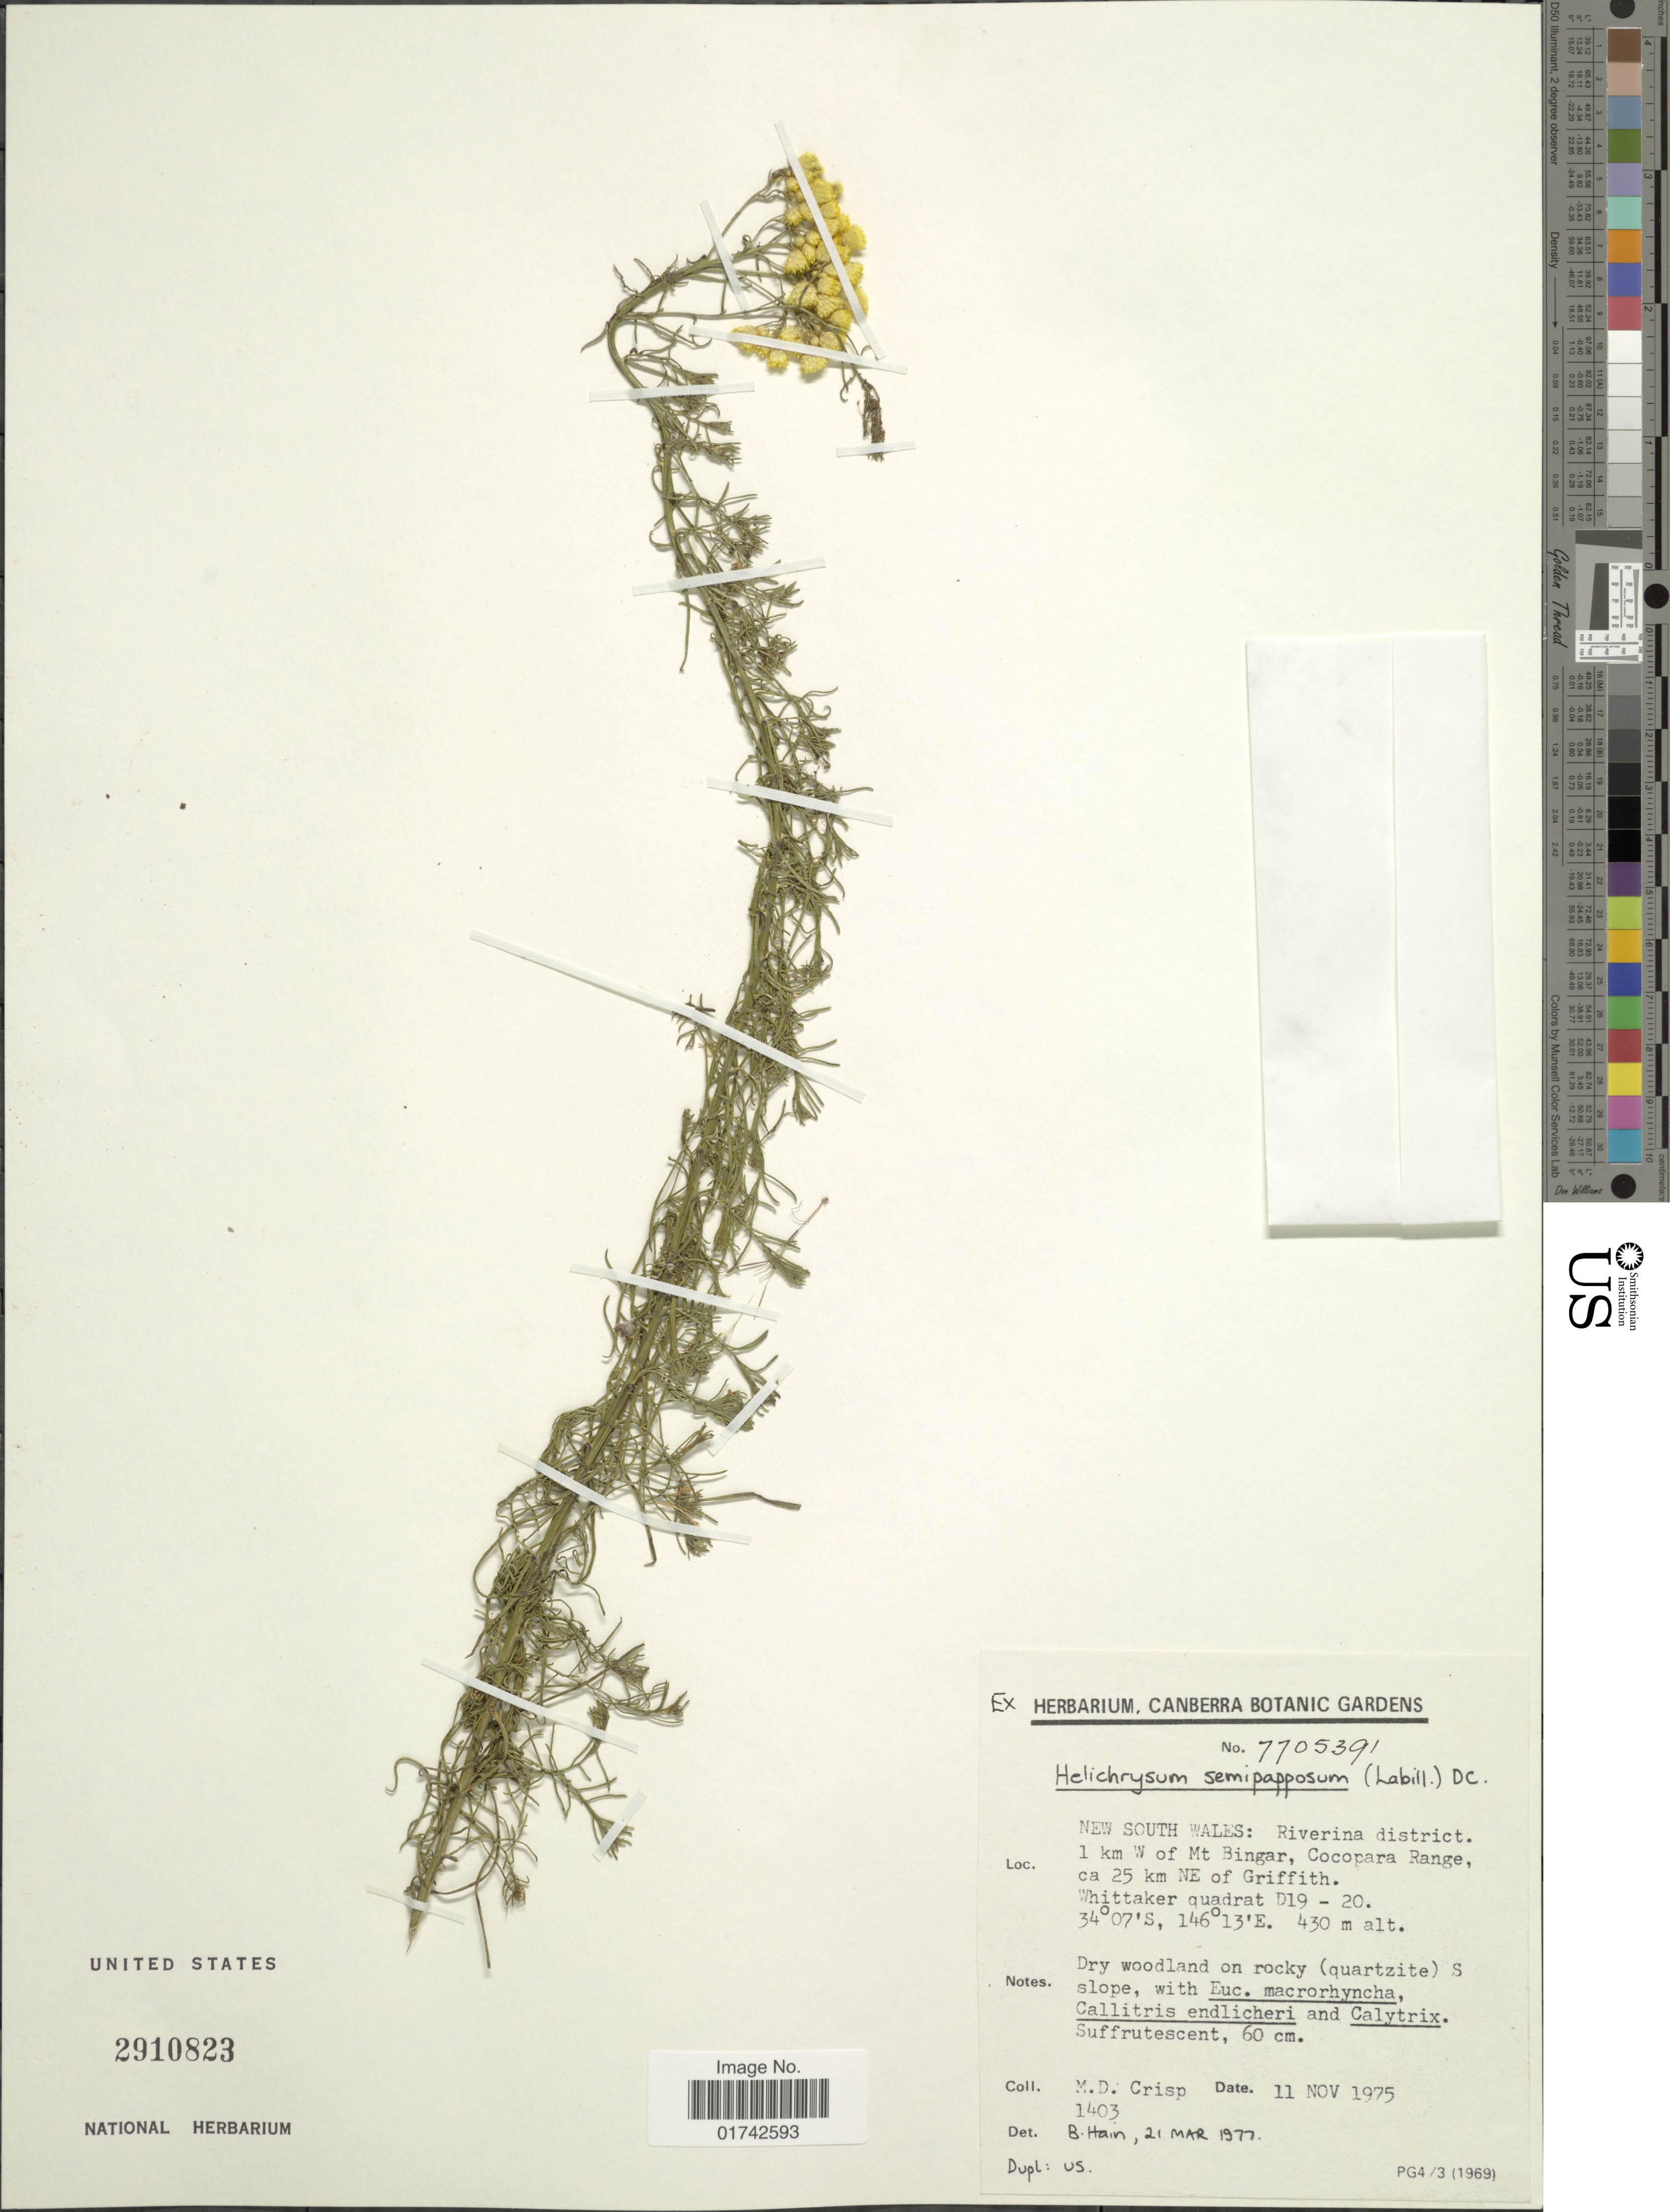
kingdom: Plantae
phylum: Tracheophyta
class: Magnoliopsida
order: Asterales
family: Asteraceae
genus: Helichrysum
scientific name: Helichrysum semipapposum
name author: DC.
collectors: M. Crisp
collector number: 1403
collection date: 1975-11-11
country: Australia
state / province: New South Wales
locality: Riverina district. 1 km W of Mt Bingar, Cocopara Range, ca. 25 km NE of Griffith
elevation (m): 430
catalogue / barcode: US 2910823